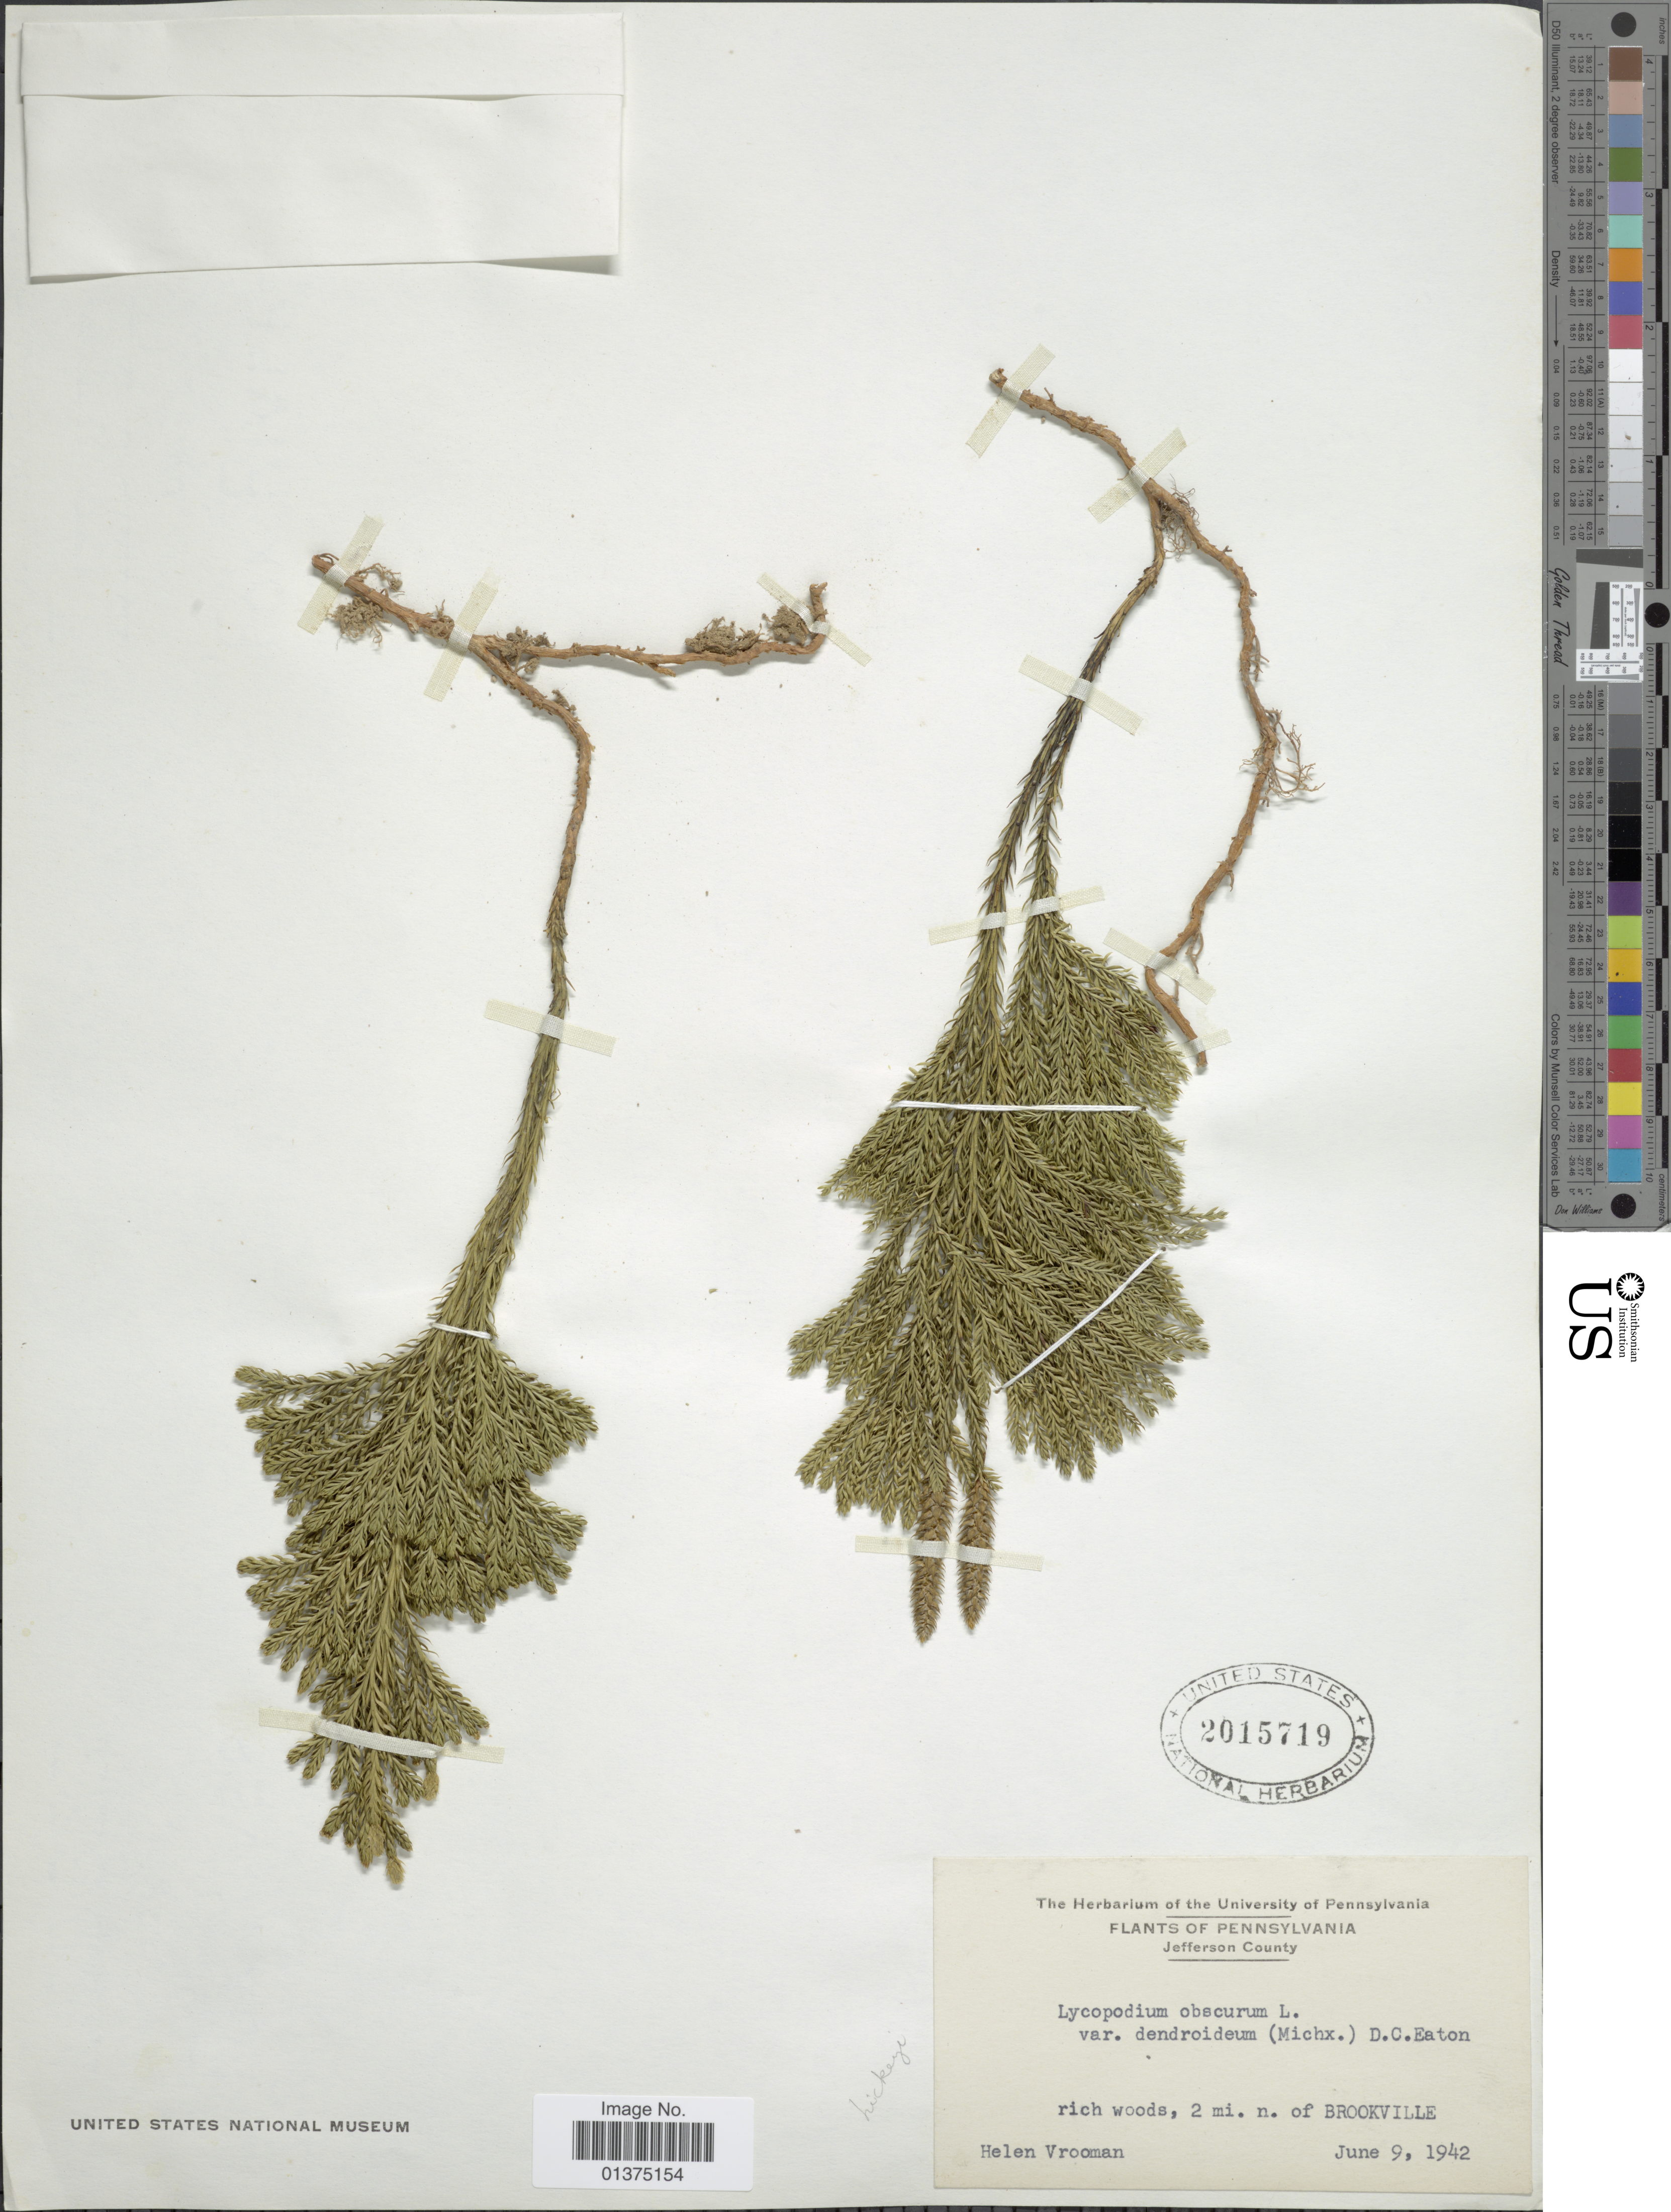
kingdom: Plantae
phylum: Tracheophyta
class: Lycopodiopsida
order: Lycopodiales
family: Lycopodiaceae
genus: Dendrolycopodium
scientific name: Dendrolycopodium dendroideum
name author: (Michx.) A. Haines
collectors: H. Vrooman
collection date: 1942-06-09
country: United States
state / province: Pennsylvania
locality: Jefferson County, rich woods, 2 mi. n. of Brookville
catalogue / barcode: US 2015719